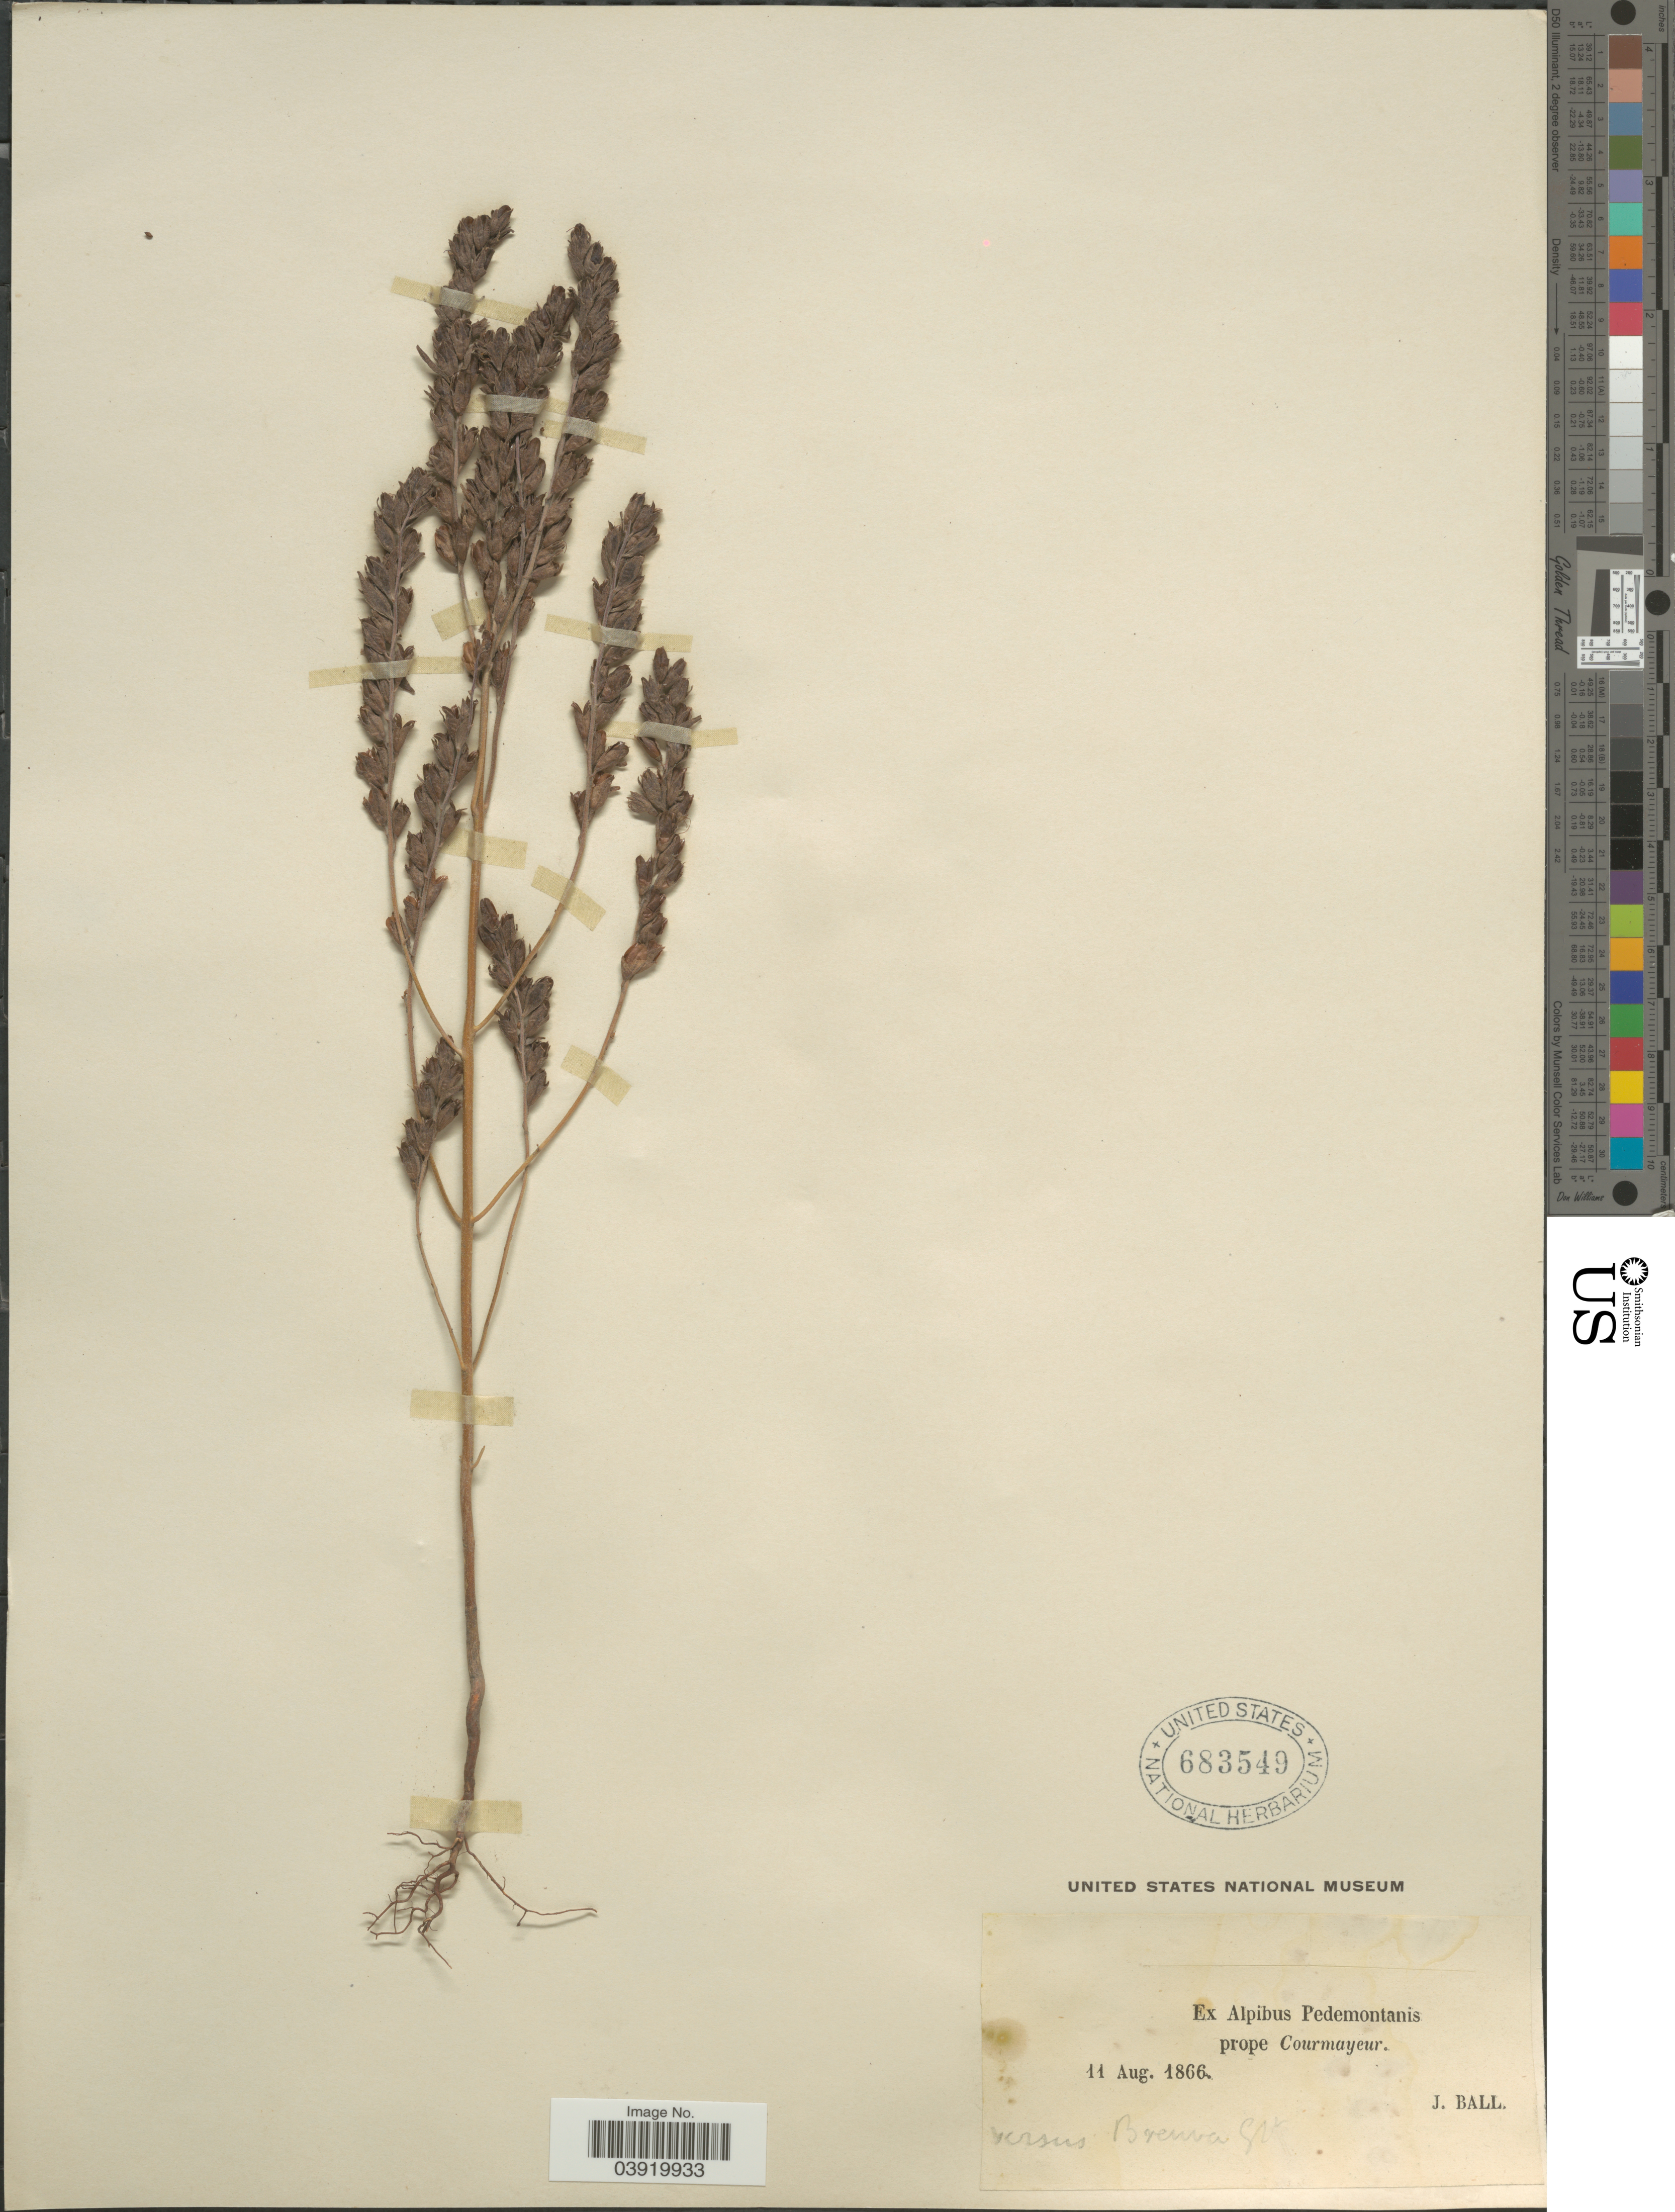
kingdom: Plantae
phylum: Tracheophyta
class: Magnoliopsida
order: Lamiales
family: Orobanchaceae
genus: Odontites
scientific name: Odontites sp.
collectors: J. Ball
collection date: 1866-08-11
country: Italy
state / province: Piedmont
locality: Ex Alpibus Pedemontanis prope Courmayeur. Versus Brenna [illegible text].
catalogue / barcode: US 683549